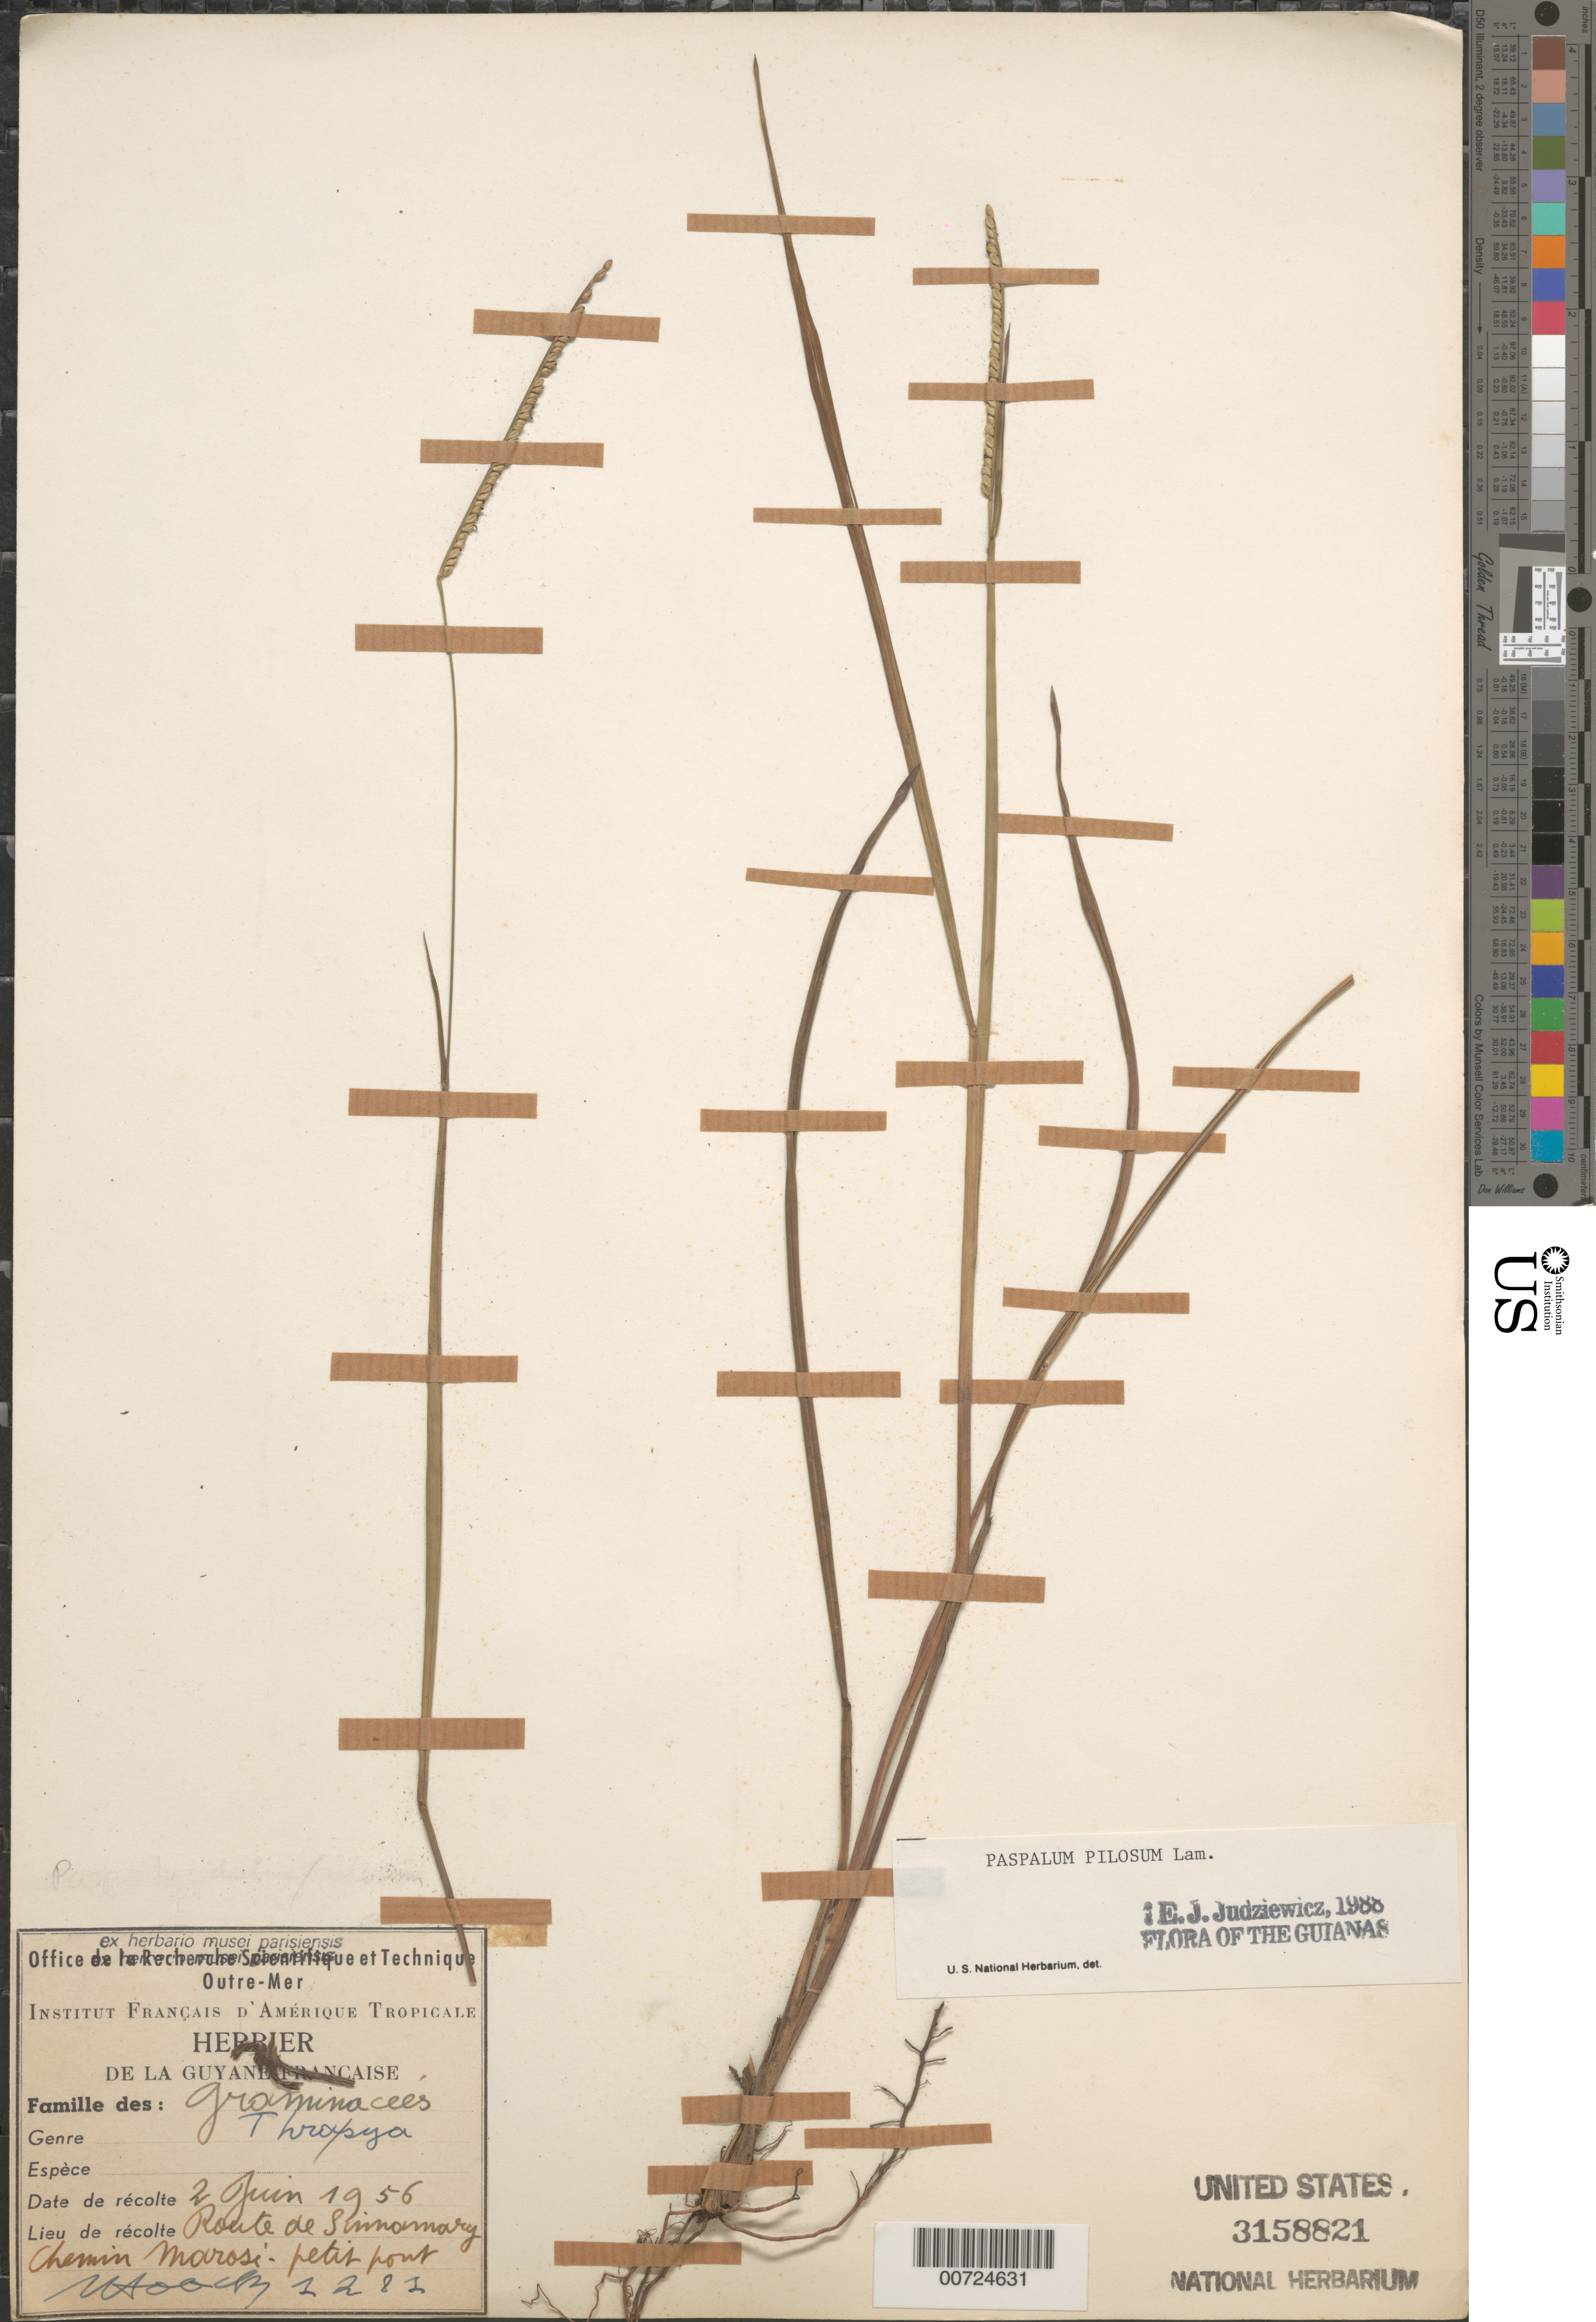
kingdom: Plantae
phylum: Tracheophyta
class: Liliopsida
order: Poales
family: Poaceae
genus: Paspalum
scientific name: Paspalum pilosum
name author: Lam.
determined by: Judziewicz, E. J.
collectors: J. Hoock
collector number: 1281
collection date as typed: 2-Jun-56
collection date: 1956-06-02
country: French Guiana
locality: Route de Sinnamary, Chemin Marosi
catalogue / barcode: US 3158821